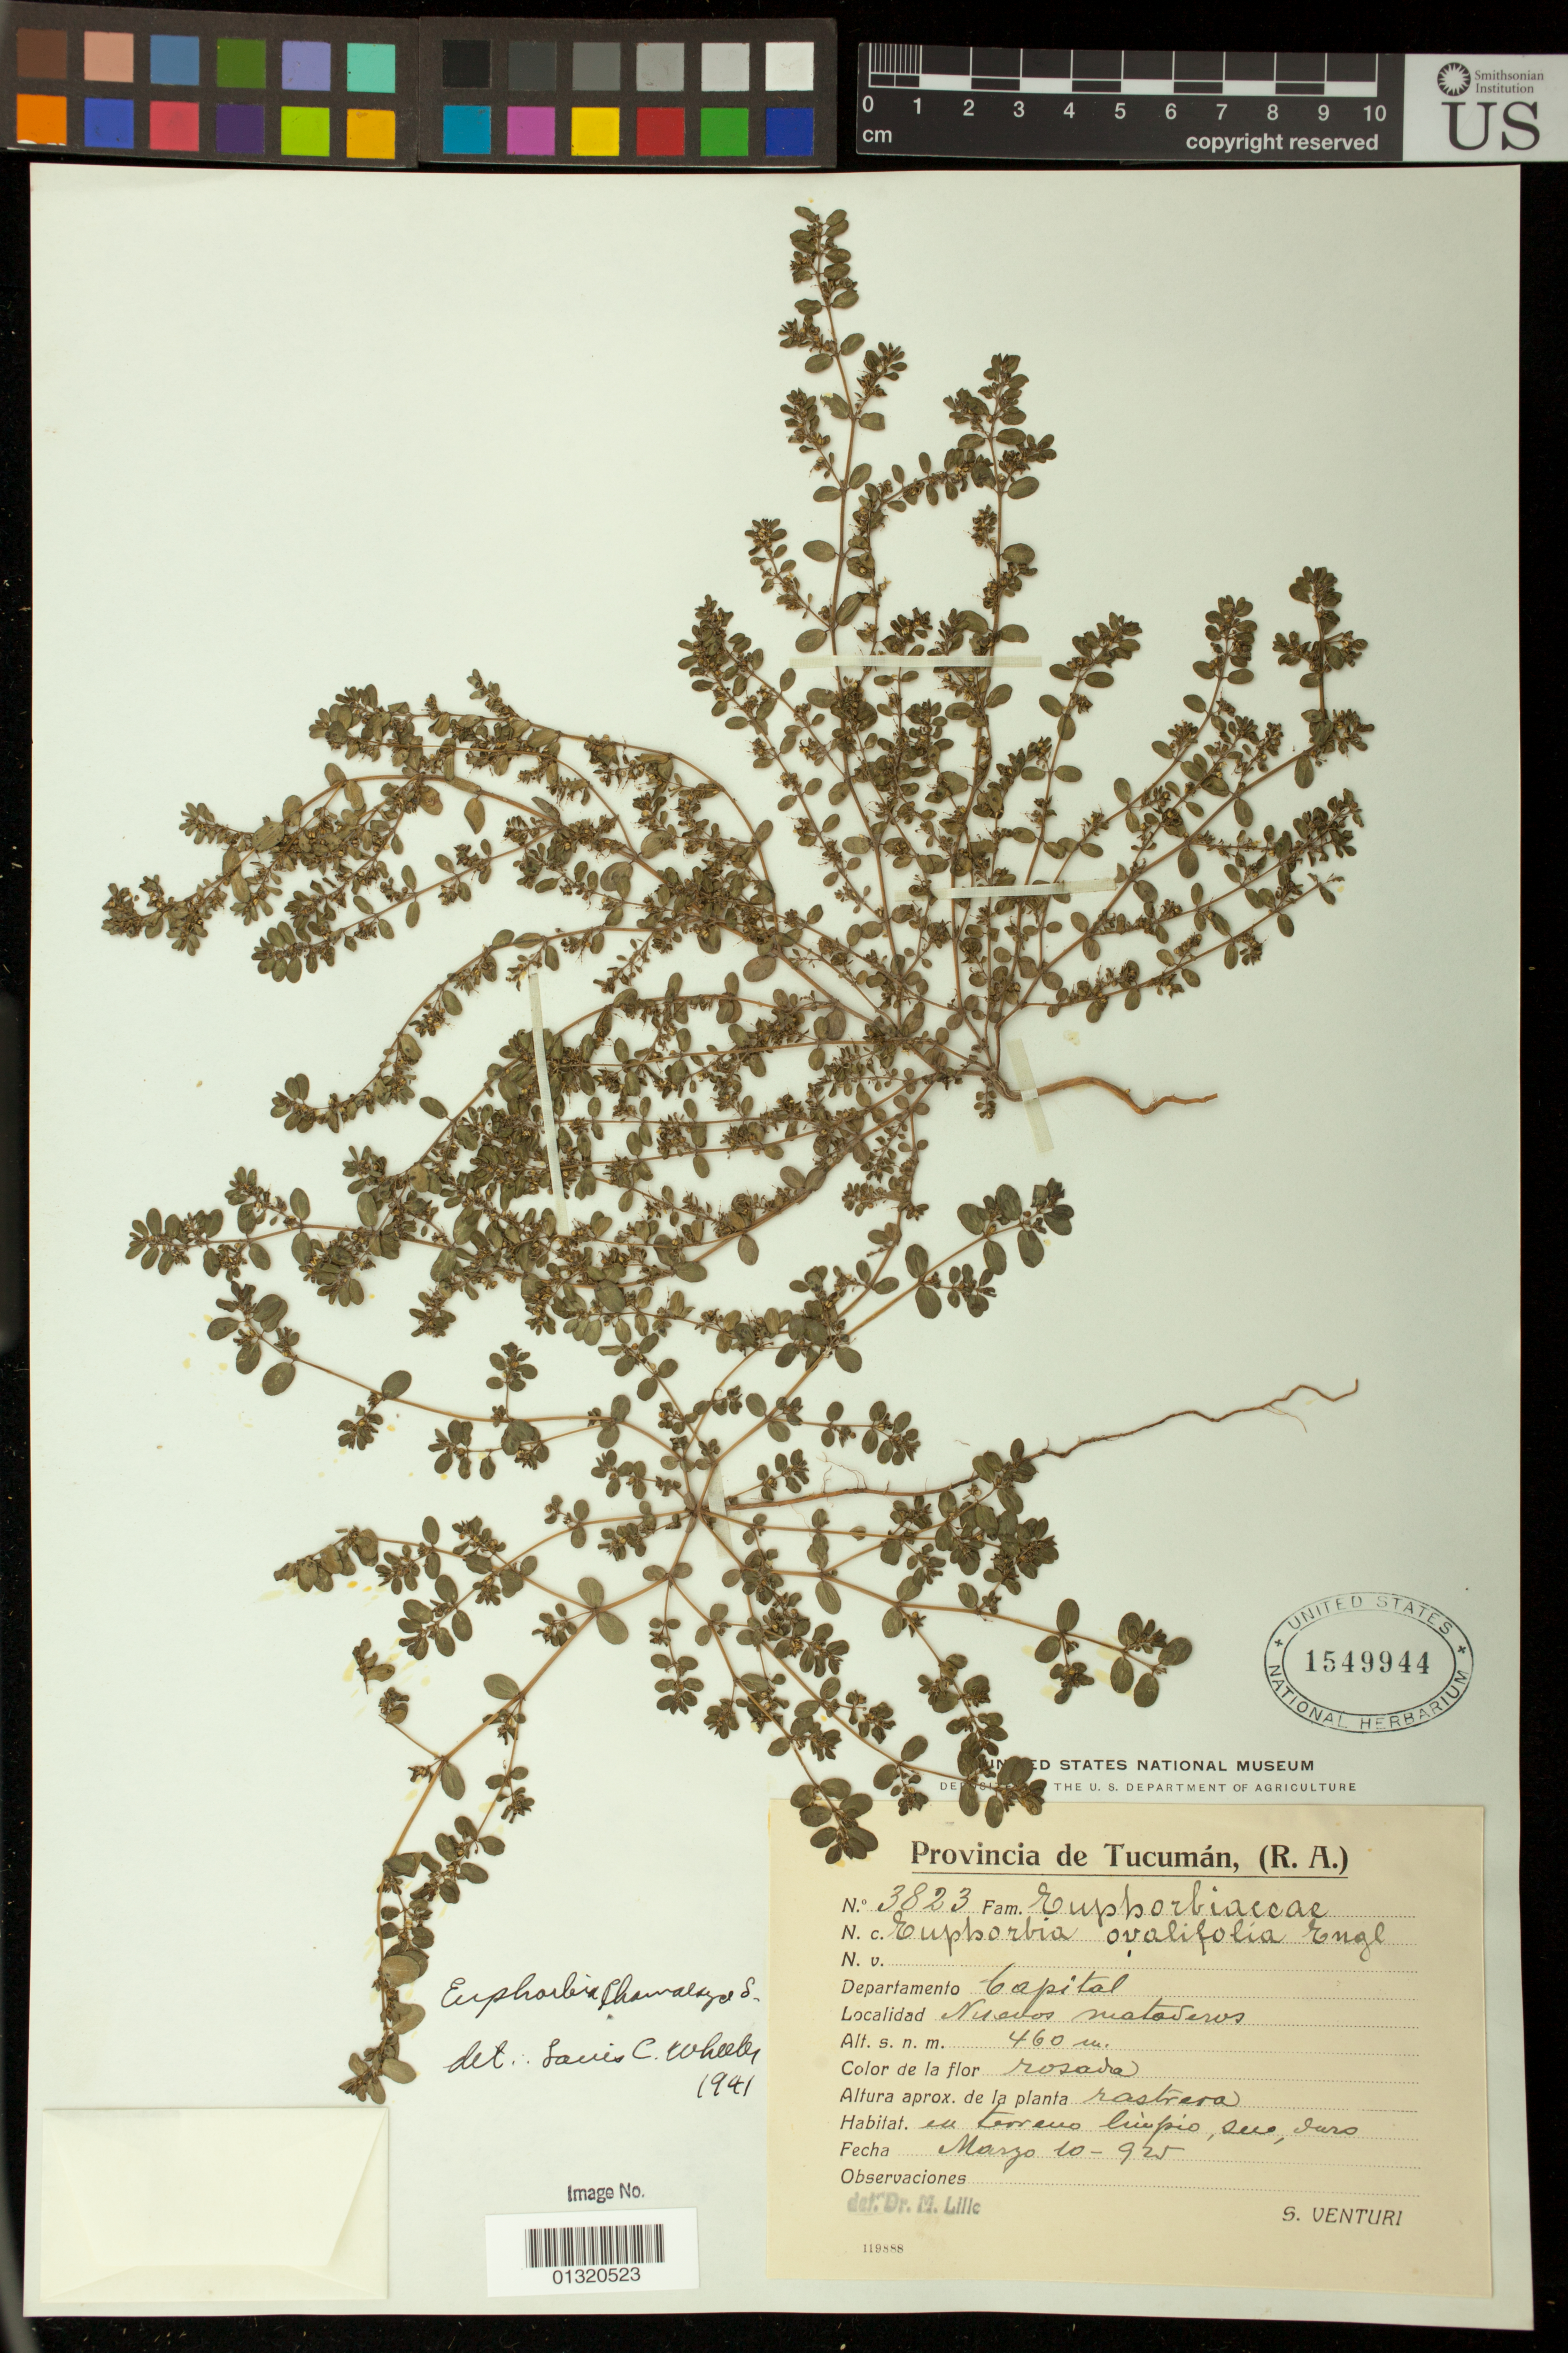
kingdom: Plantae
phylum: Tracheophyta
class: Magnoliopsida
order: Malpighiales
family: Euphorbiaceae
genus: Euphorbia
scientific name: Euphorbia prostrata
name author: Aiton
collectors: S. Venturi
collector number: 3823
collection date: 1925-05-10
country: Argentina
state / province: Tucuman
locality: Capital; Nuevos mataderos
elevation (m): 460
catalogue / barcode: US 1549944